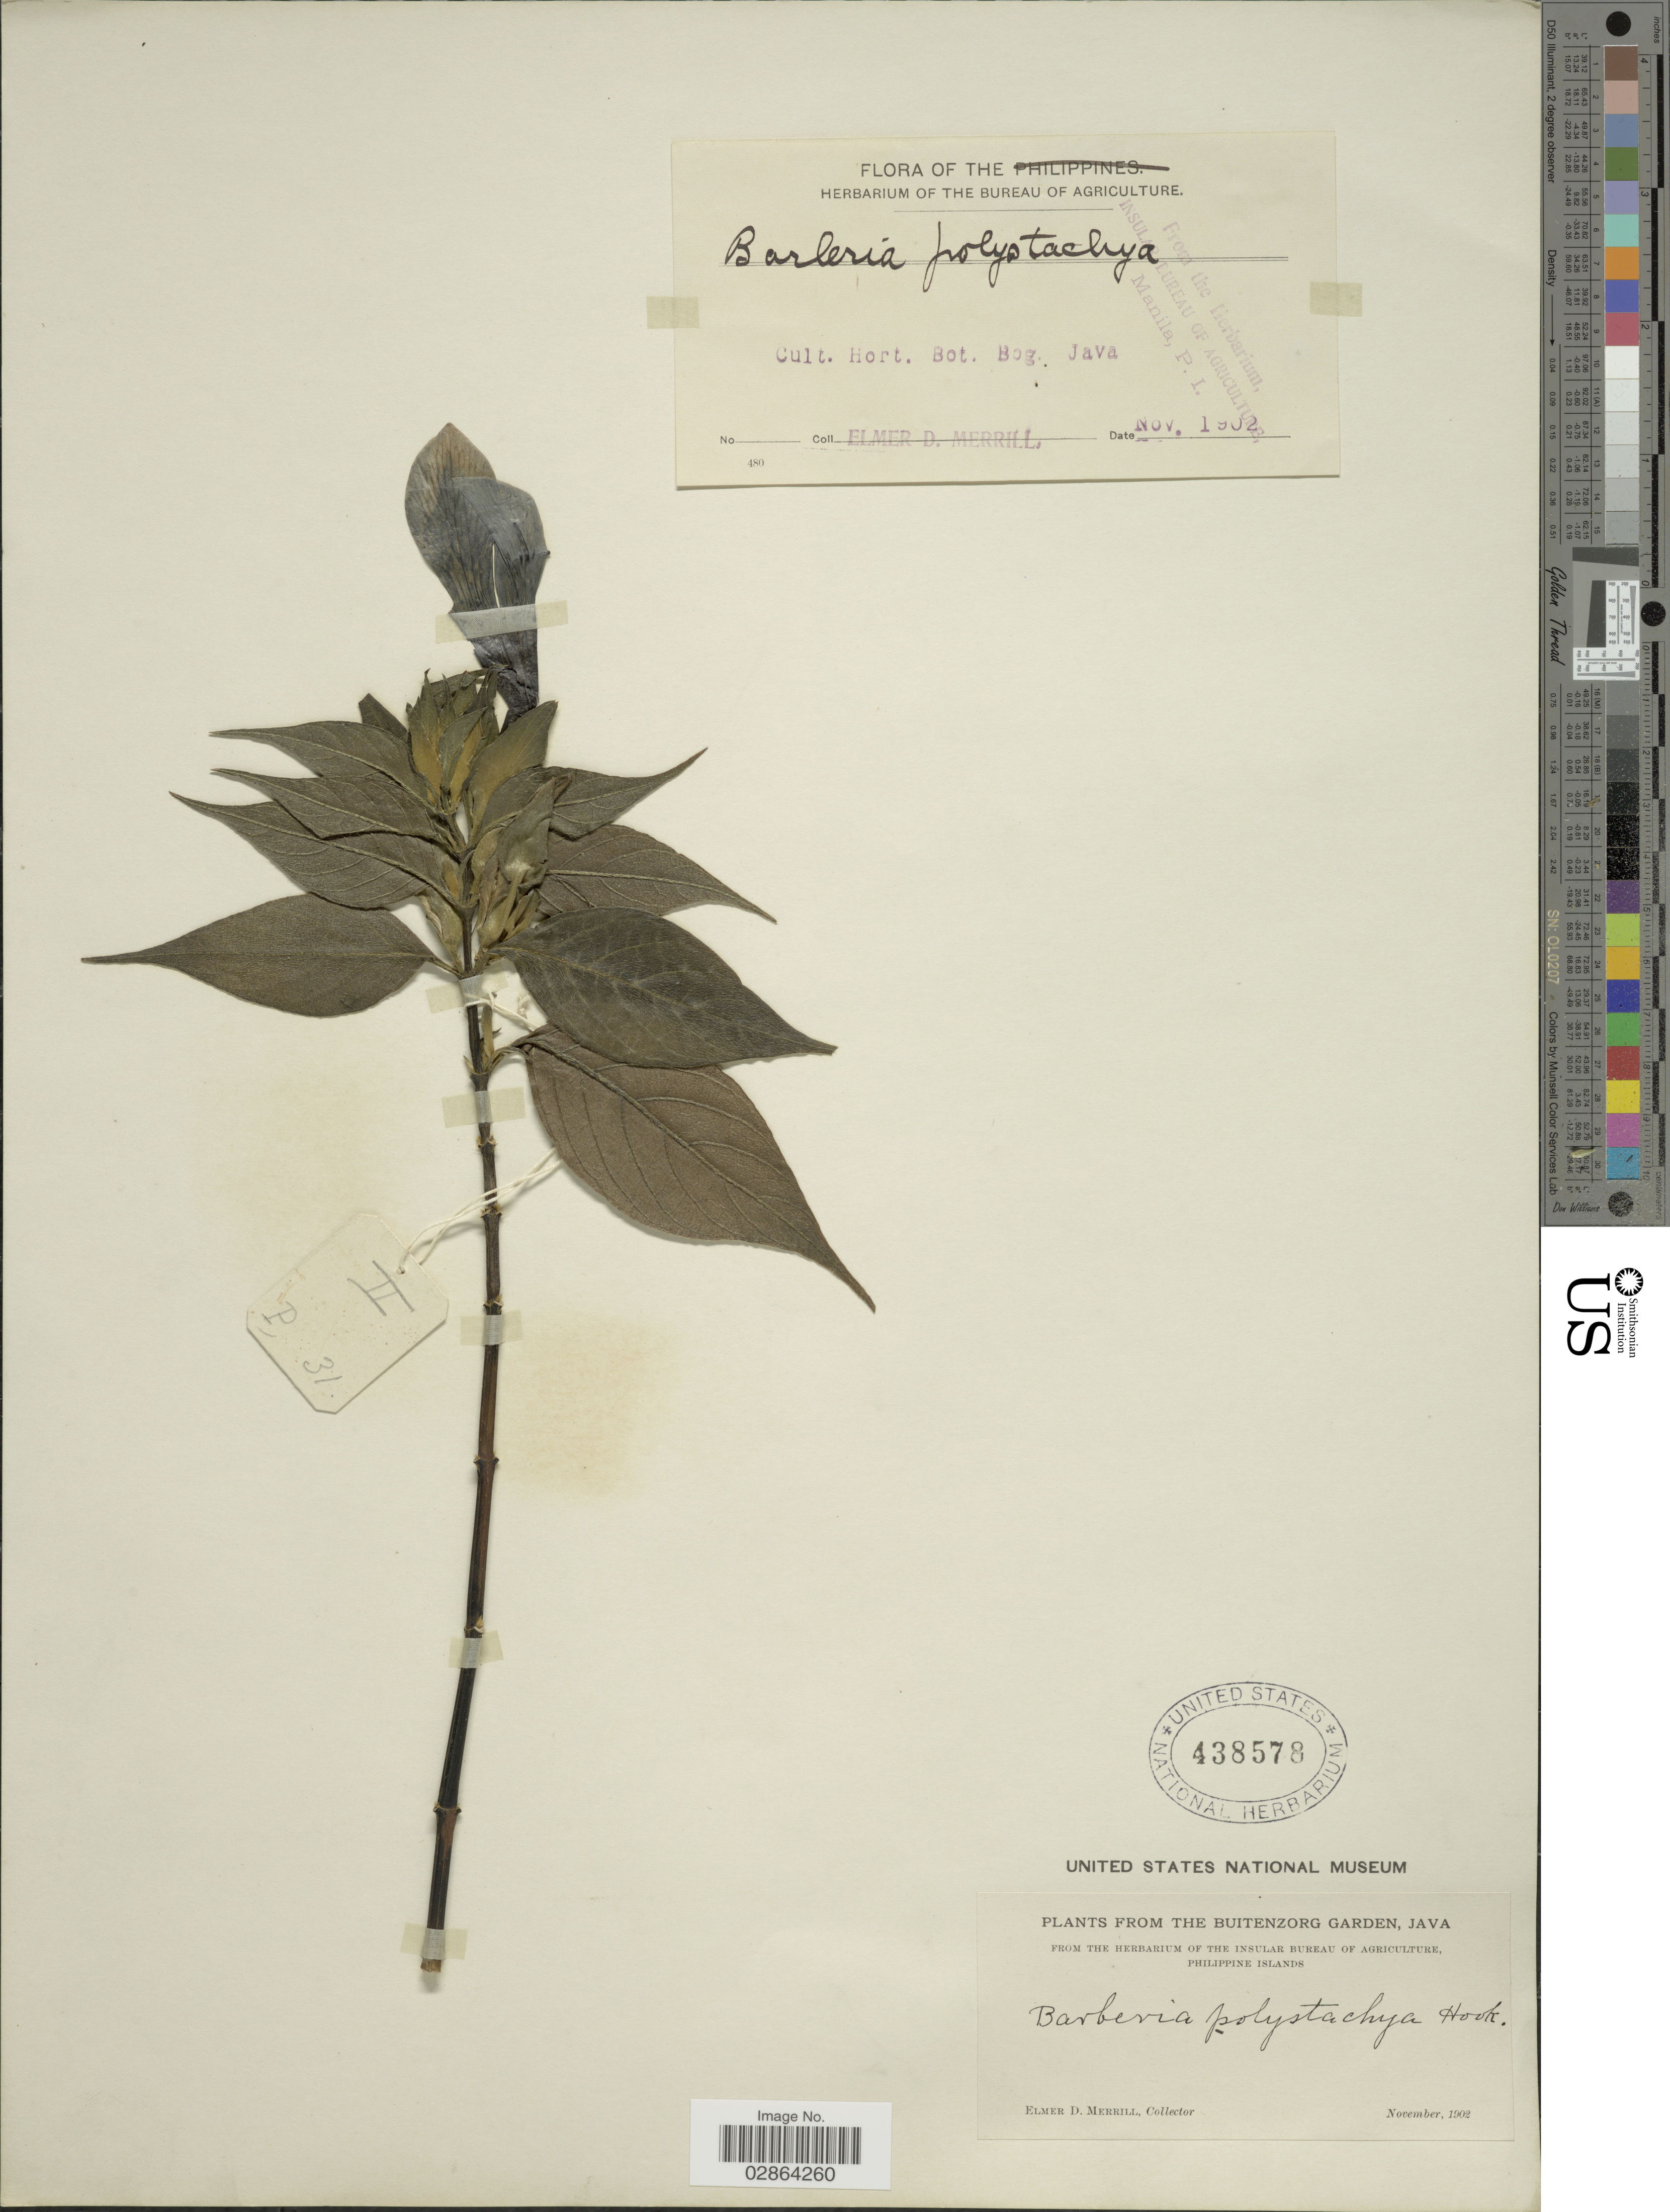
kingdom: Plantae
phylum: Tracheophyta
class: Magnoliopsida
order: Lamiales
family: Acanthaceae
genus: Barleria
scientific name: Barleria polystachya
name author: Hook. ex Nees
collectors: E. D. Merrill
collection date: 1902-11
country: Indonesia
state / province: Java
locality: The Buitenzorg Garden. Cult. Hort. Bog. Bog. Java.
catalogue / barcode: US 438578